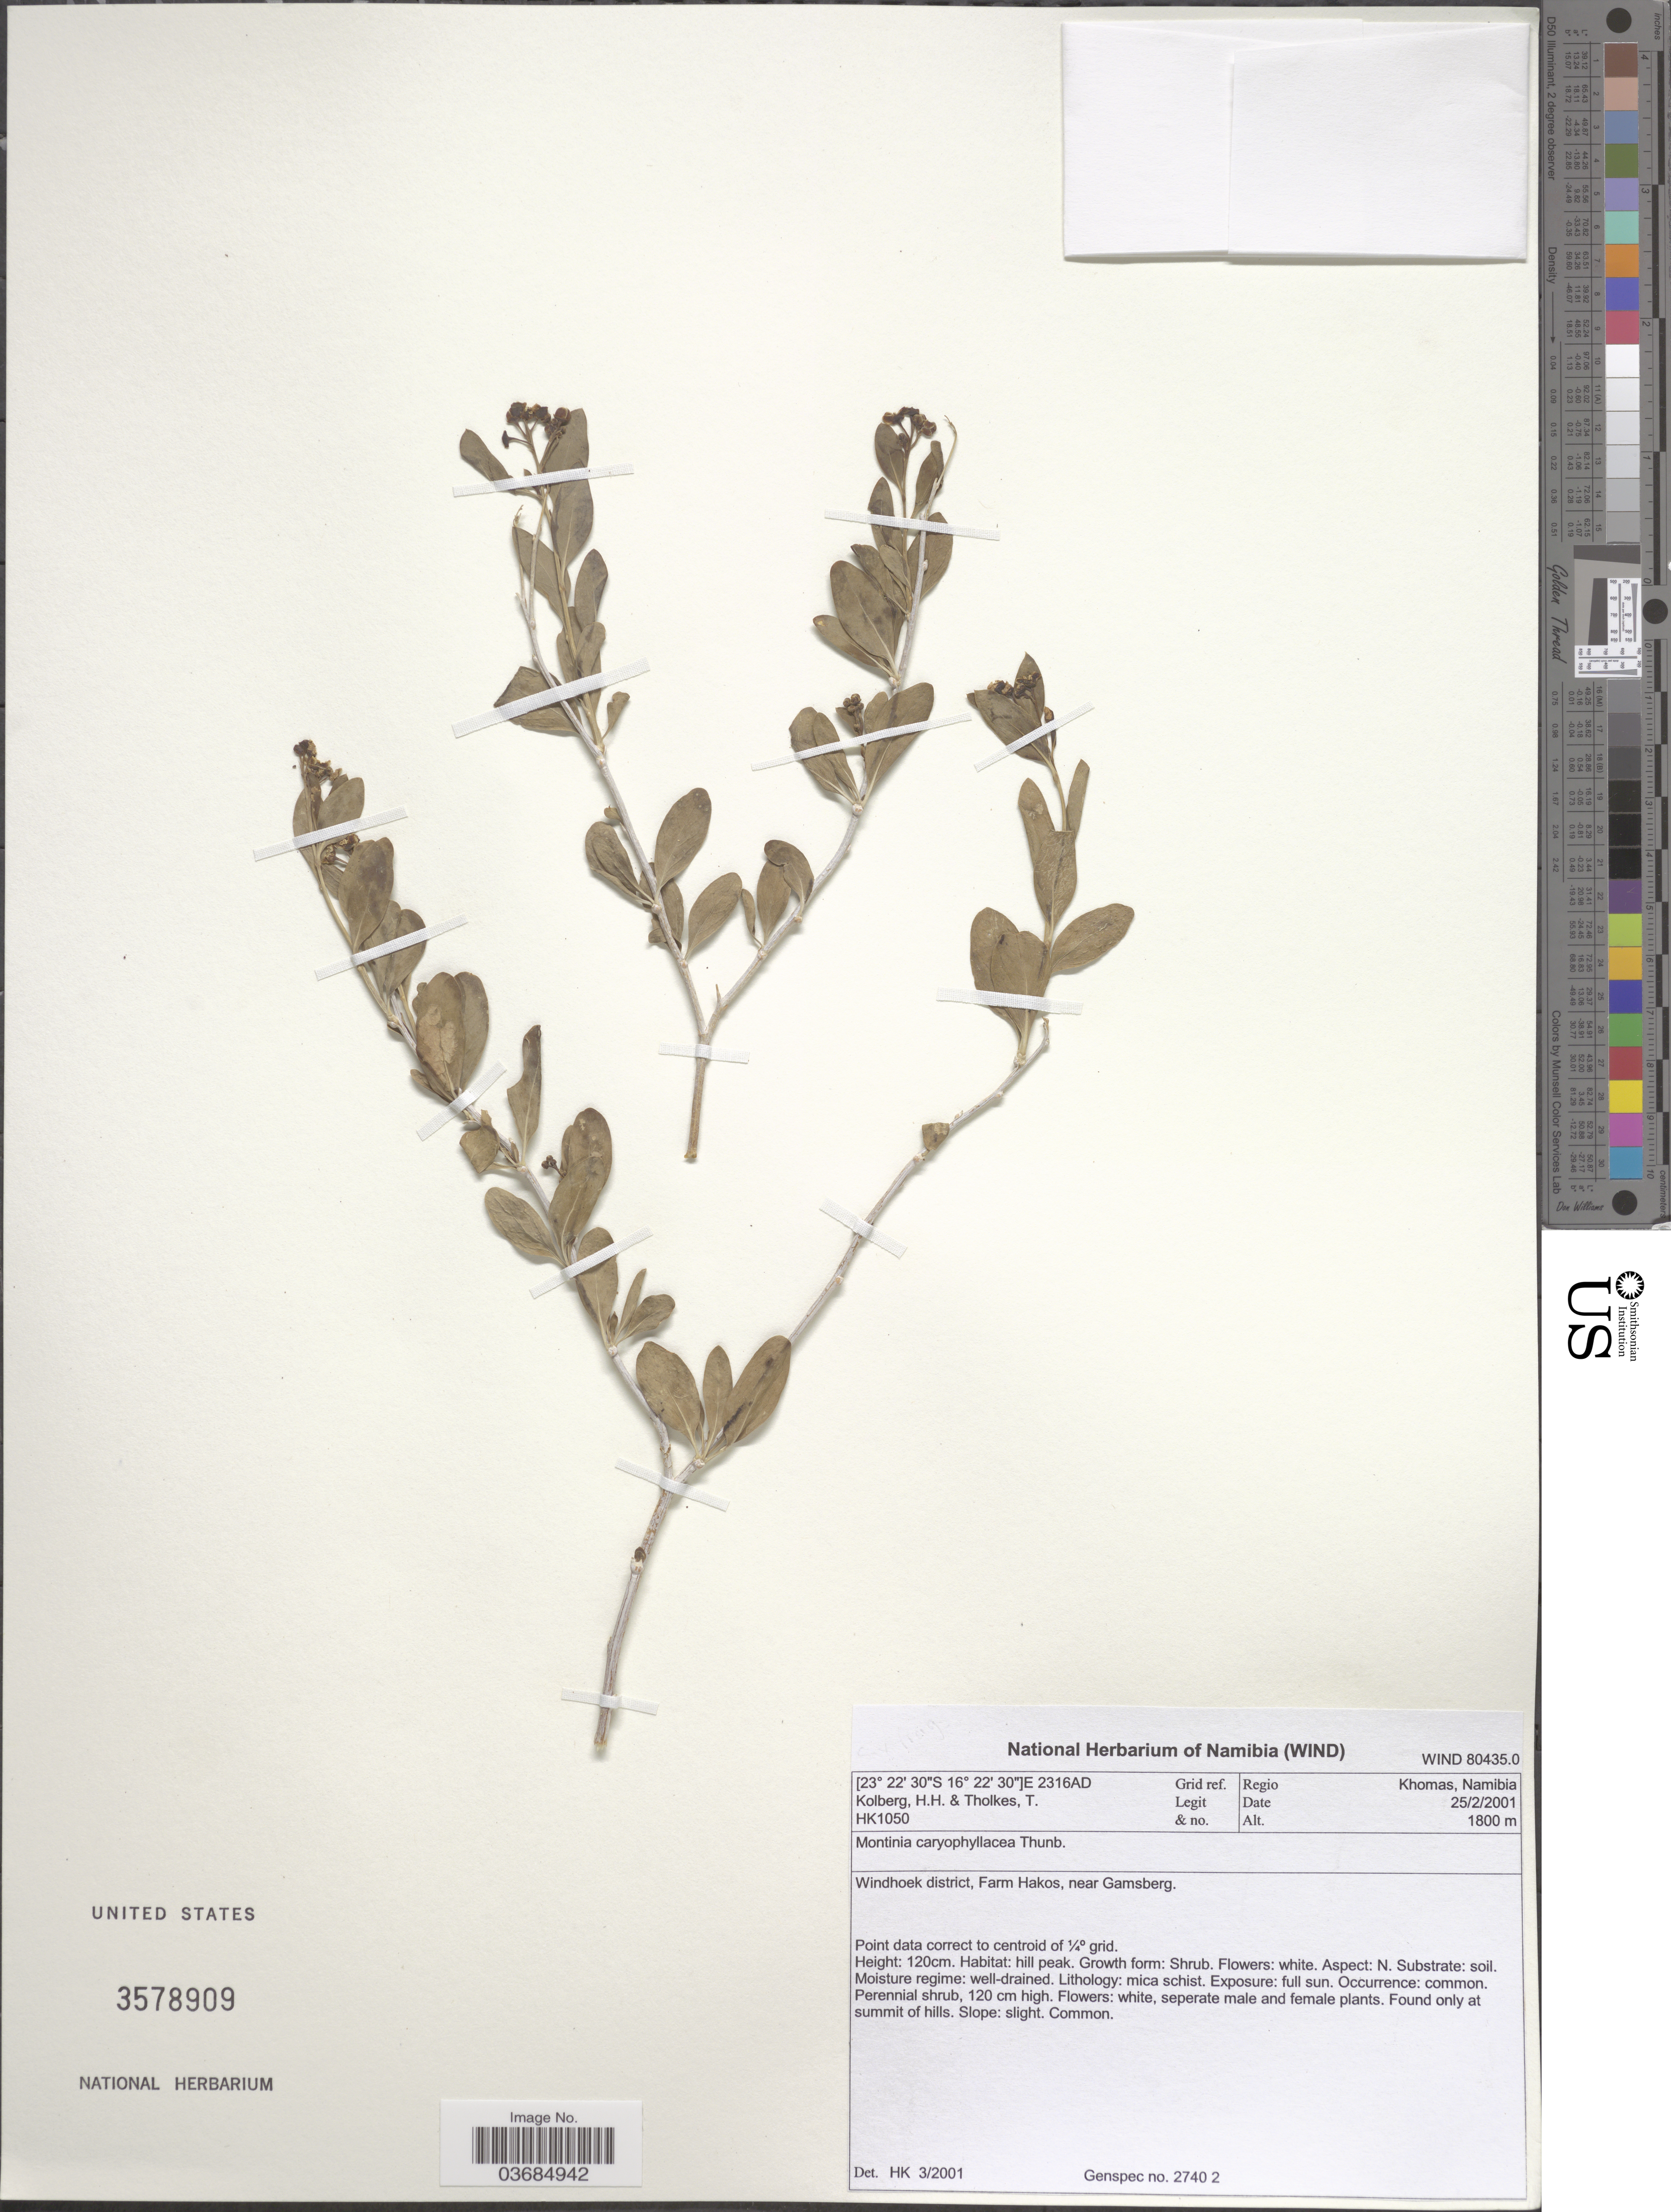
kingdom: Plantae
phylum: Tracheophyta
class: Magnoliopsida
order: Solanales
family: Montiniaceae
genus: Montinia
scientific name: Montinia caryophyllacea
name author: Thunb.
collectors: H. H. Kolberg & T. Tholkes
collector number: HK1050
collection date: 2001-02-25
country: Namibia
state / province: Khomas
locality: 2316AD Grid ref. Regio Khomas, Namibia. Windhoek district, Farm Hakos, near Gamsberg. At summit of hills.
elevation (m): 1800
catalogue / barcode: US 3578909